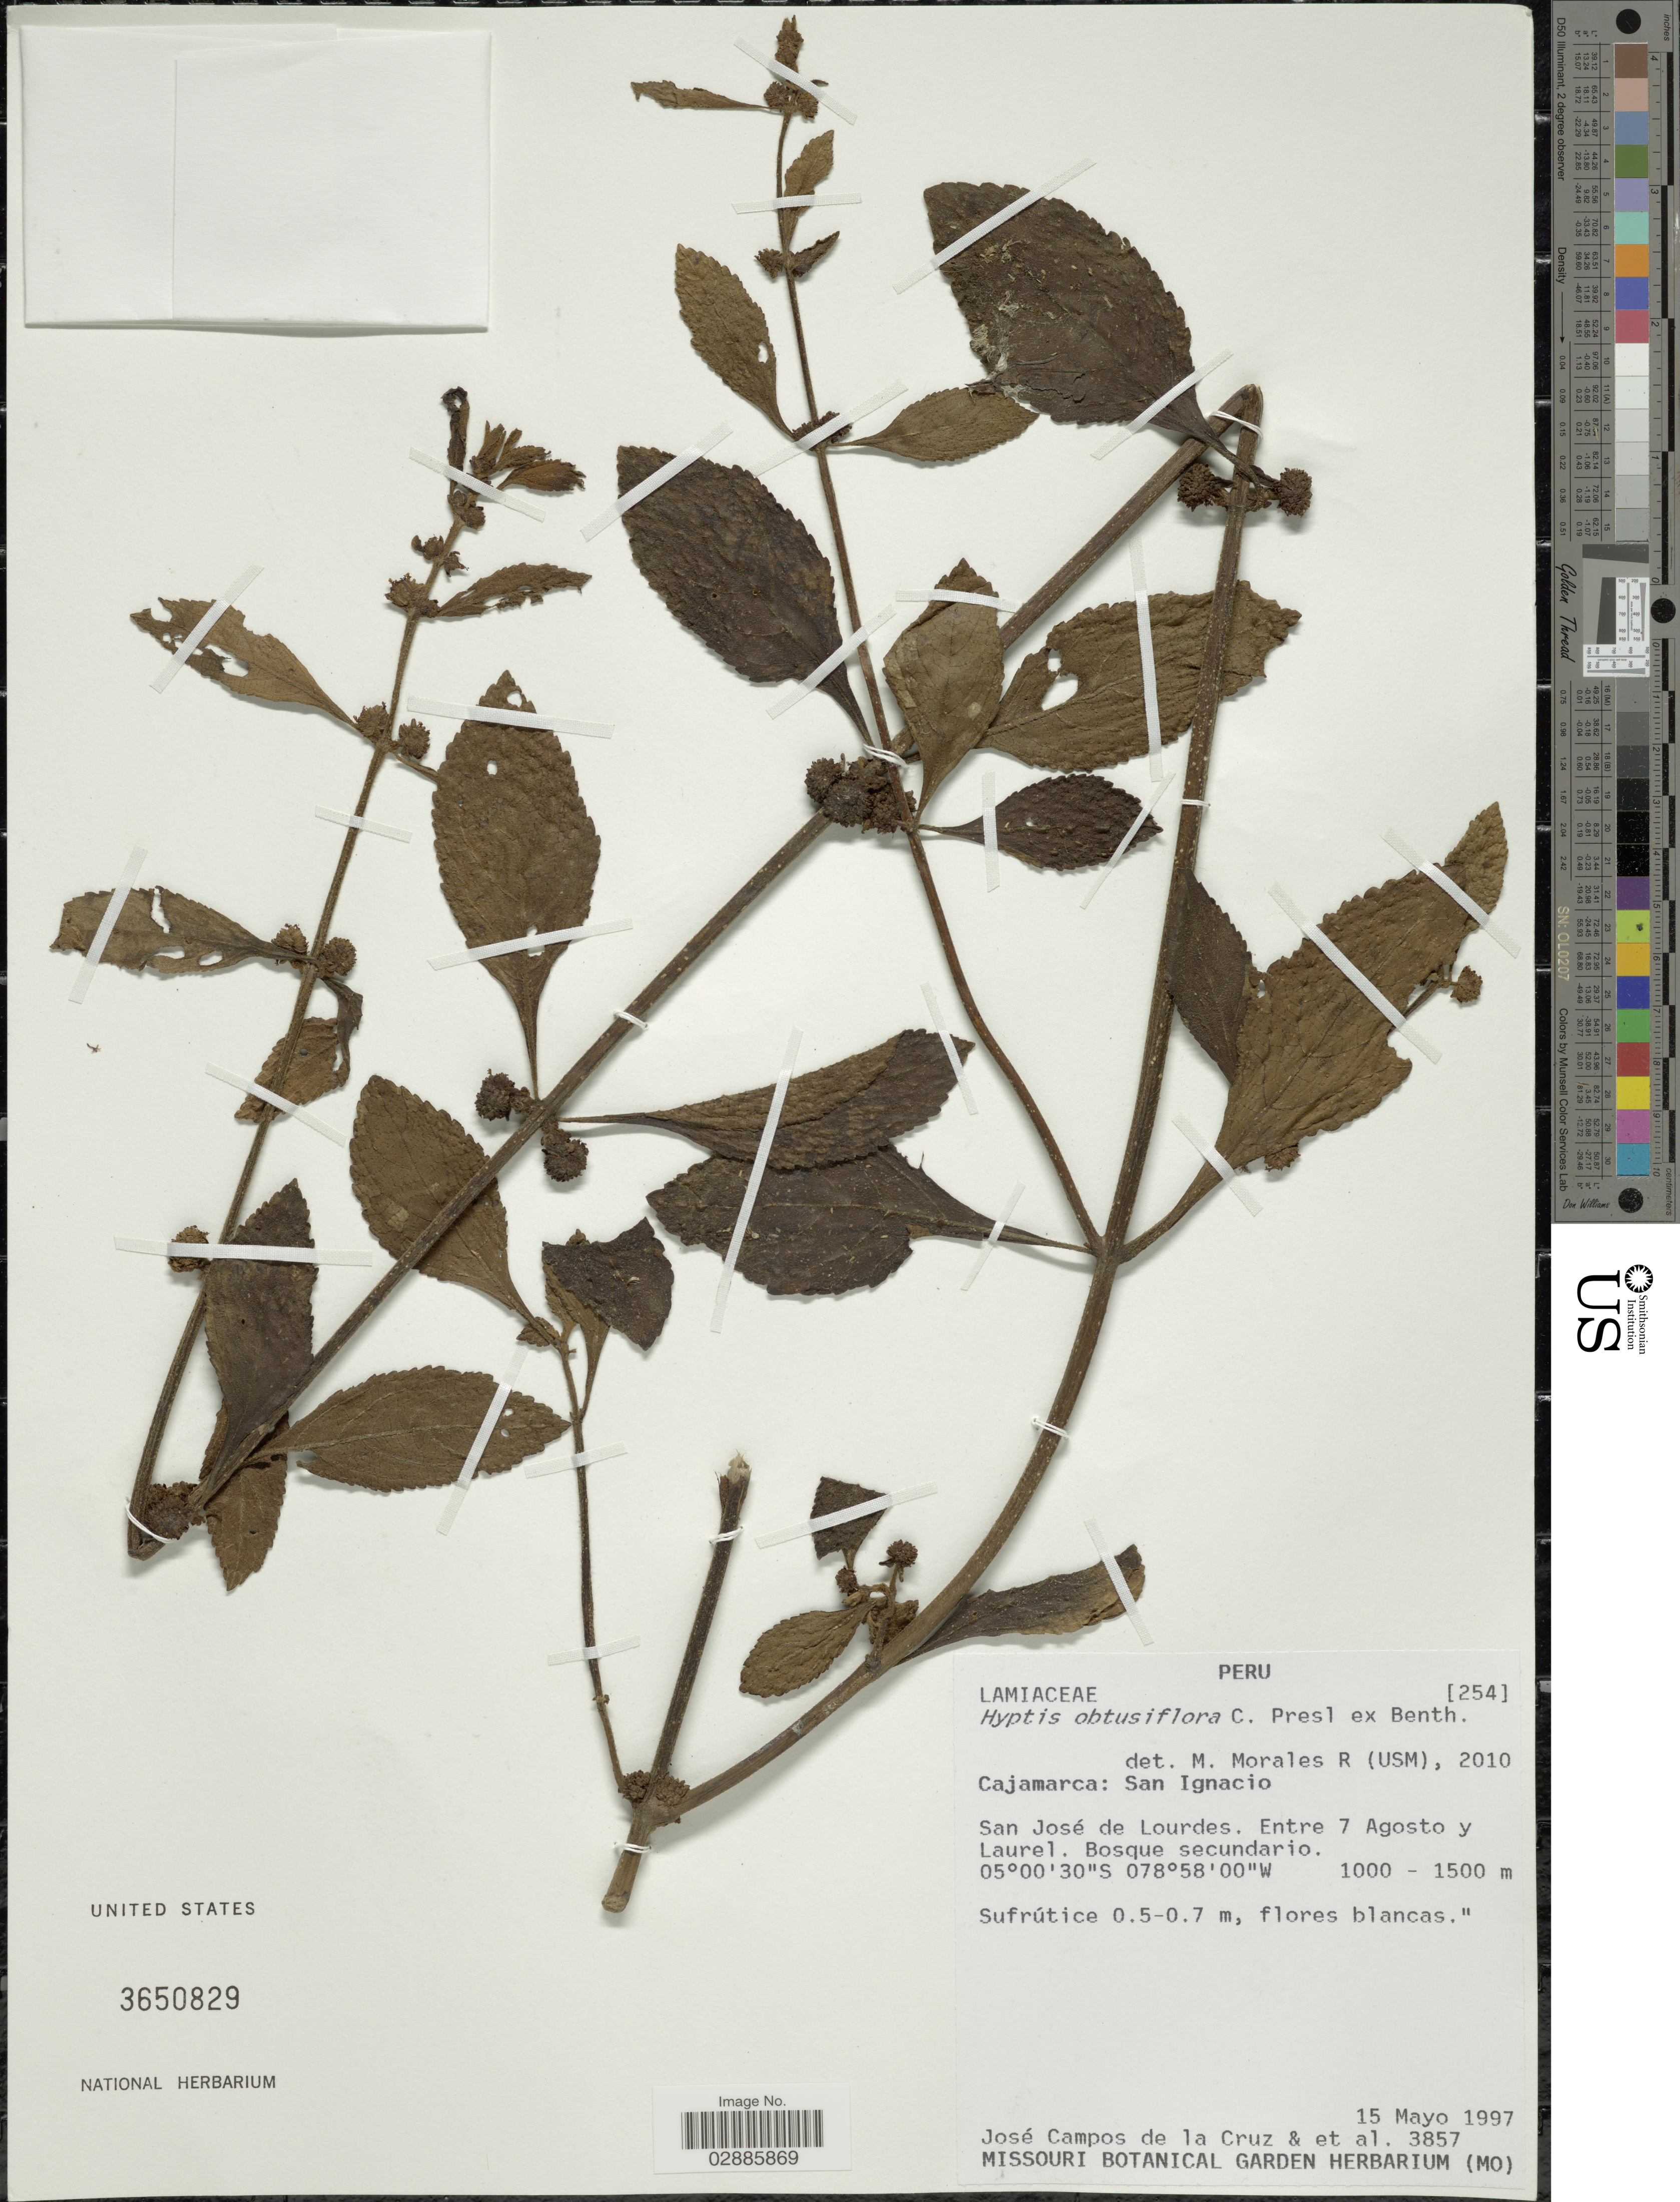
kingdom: Plantae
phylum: Tracheophyta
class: Magnoliopsida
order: Lamiales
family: Lamiaceae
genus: Hyptis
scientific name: Hyptis obtusiflora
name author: C. Presl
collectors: J. Campos & et al.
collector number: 3857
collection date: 1997-05-15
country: Peru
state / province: Cajamarca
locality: San Ignacio, San José de Lourdes. Entre 7 Agosto y Laurel.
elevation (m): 1000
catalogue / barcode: US 3650829